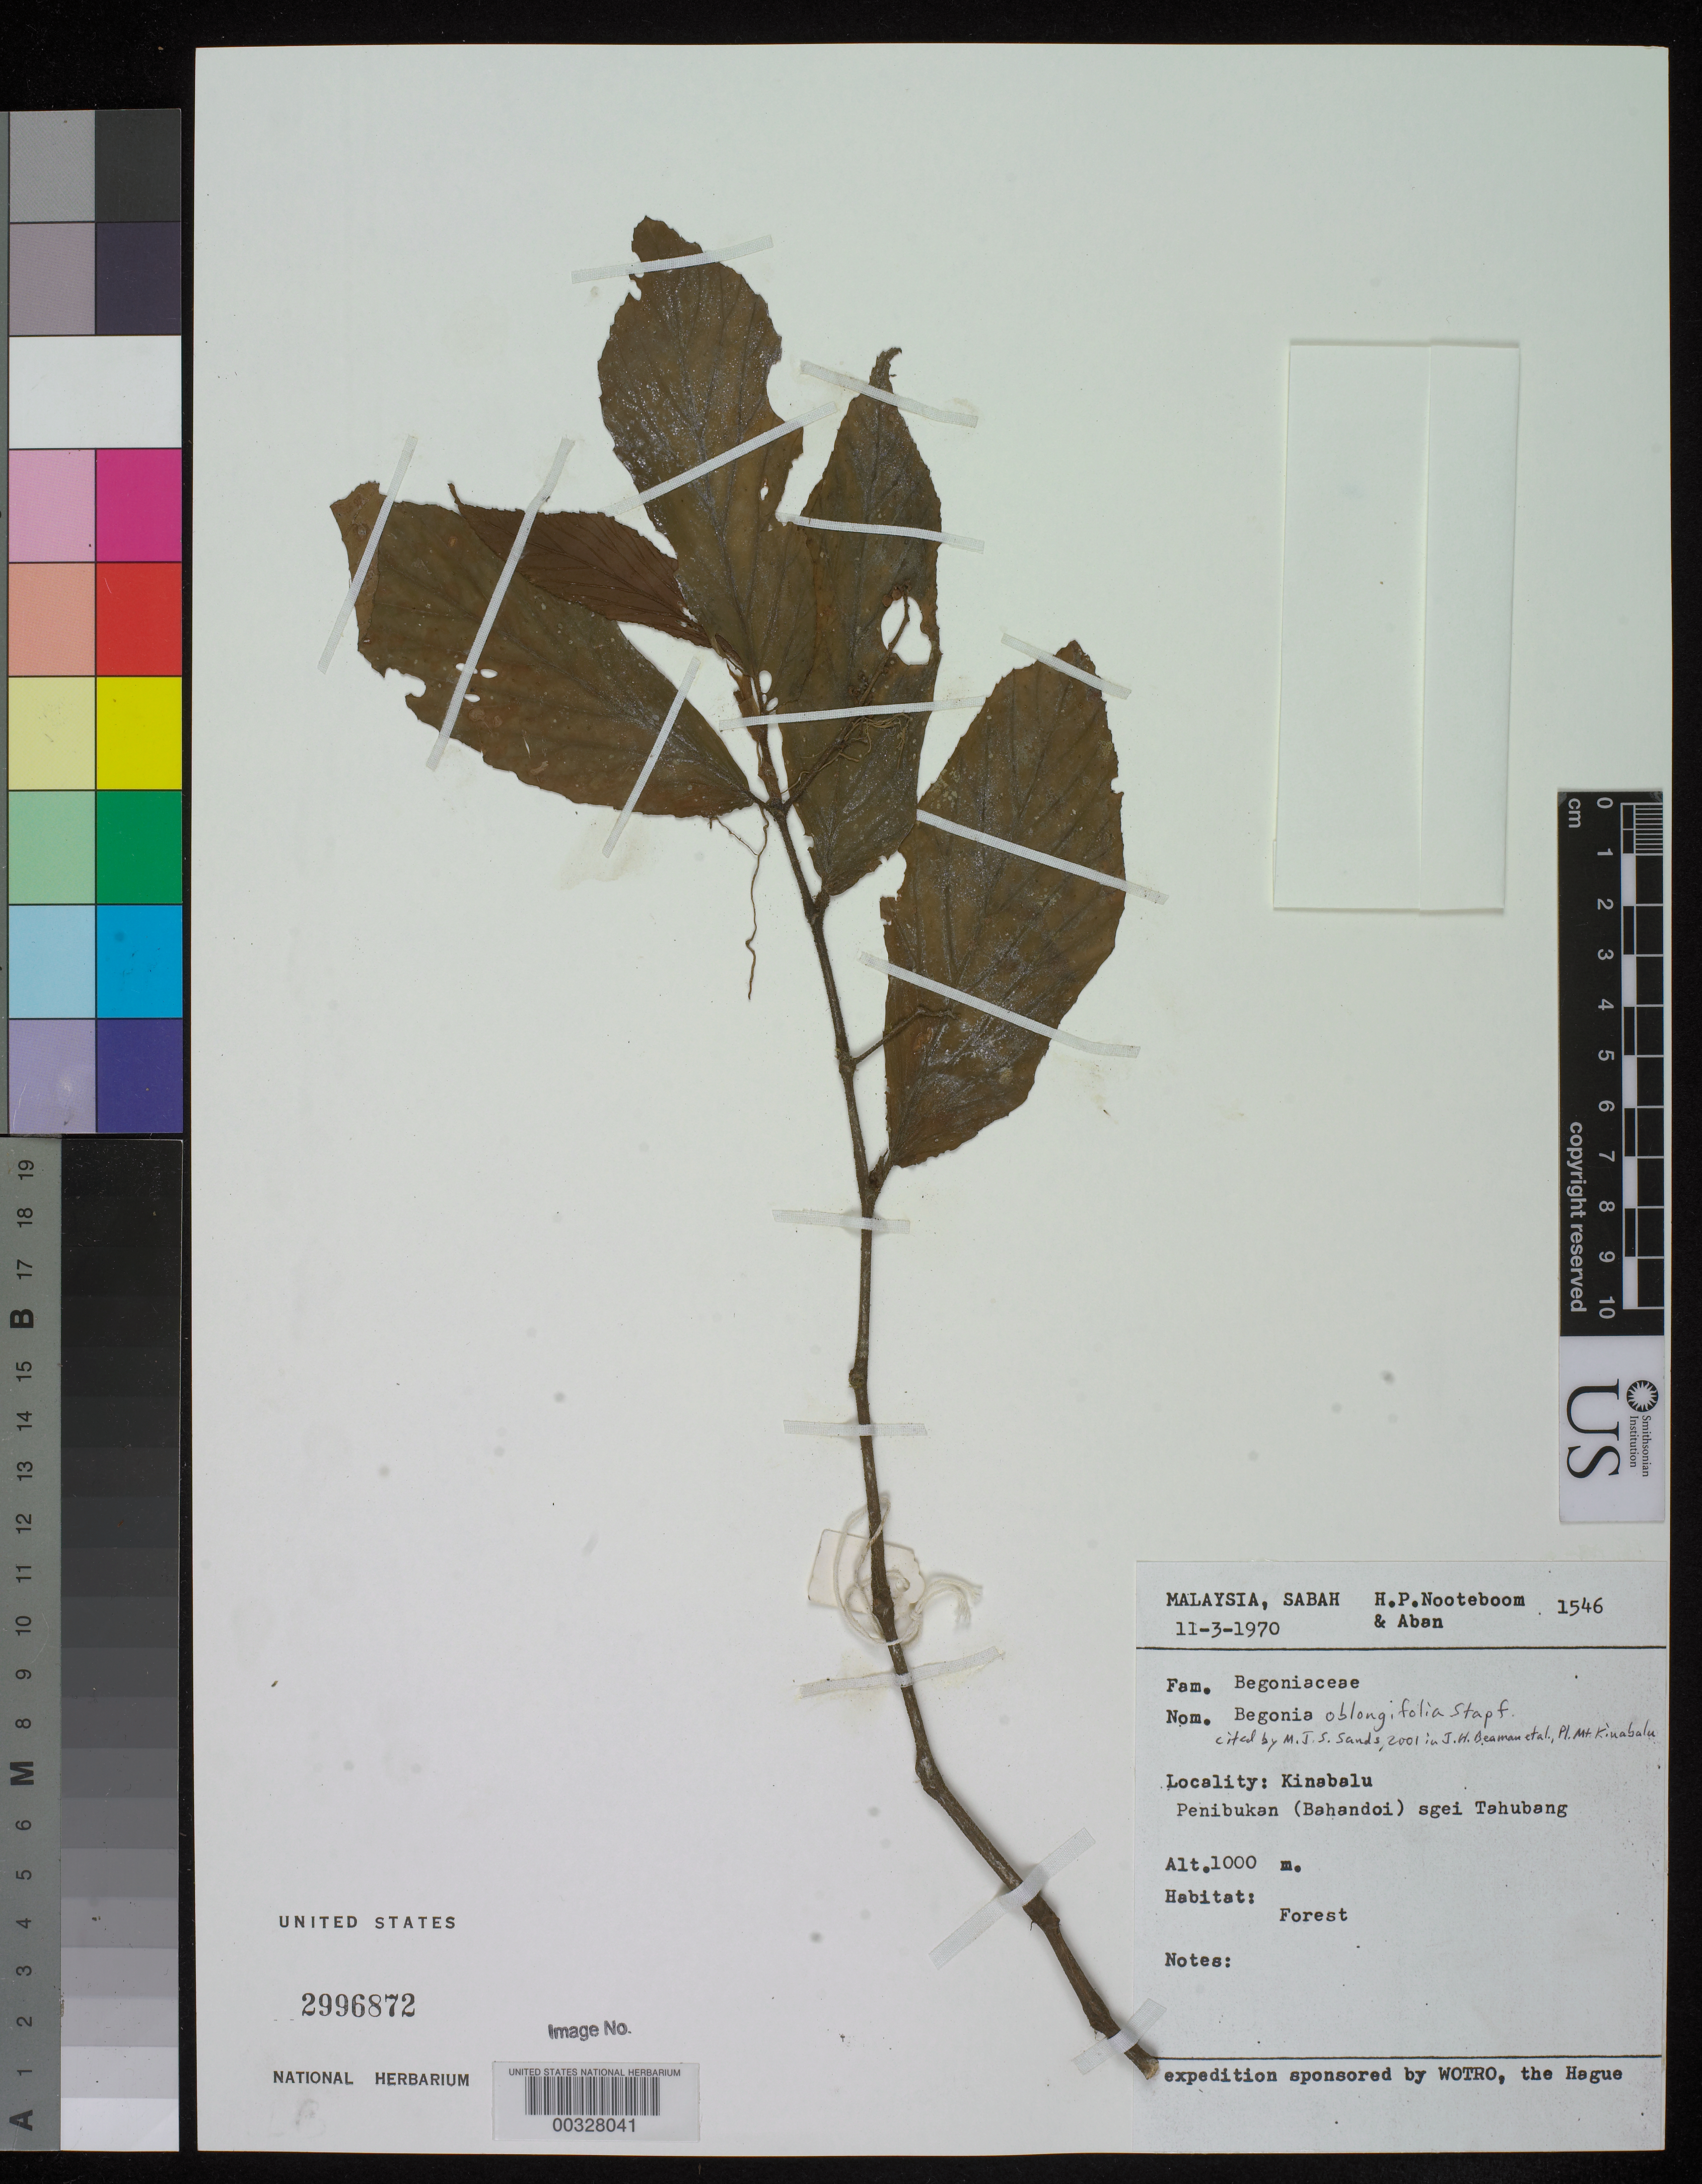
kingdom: Plantae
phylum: Tracheophyta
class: Magnoliopsida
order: Cucurbitales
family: Begoniaceae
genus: Begonia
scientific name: Begonia oblongifolia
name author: Stapf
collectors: H. P. Nooteboom & A. Gibot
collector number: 1546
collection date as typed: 11 Mar 1970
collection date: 1970-03-11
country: Malaysia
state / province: Sabah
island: Borneo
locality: Kinabalu, penibukan, (bahandoi) sgei tahubang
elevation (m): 1000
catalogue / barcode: US 2996872